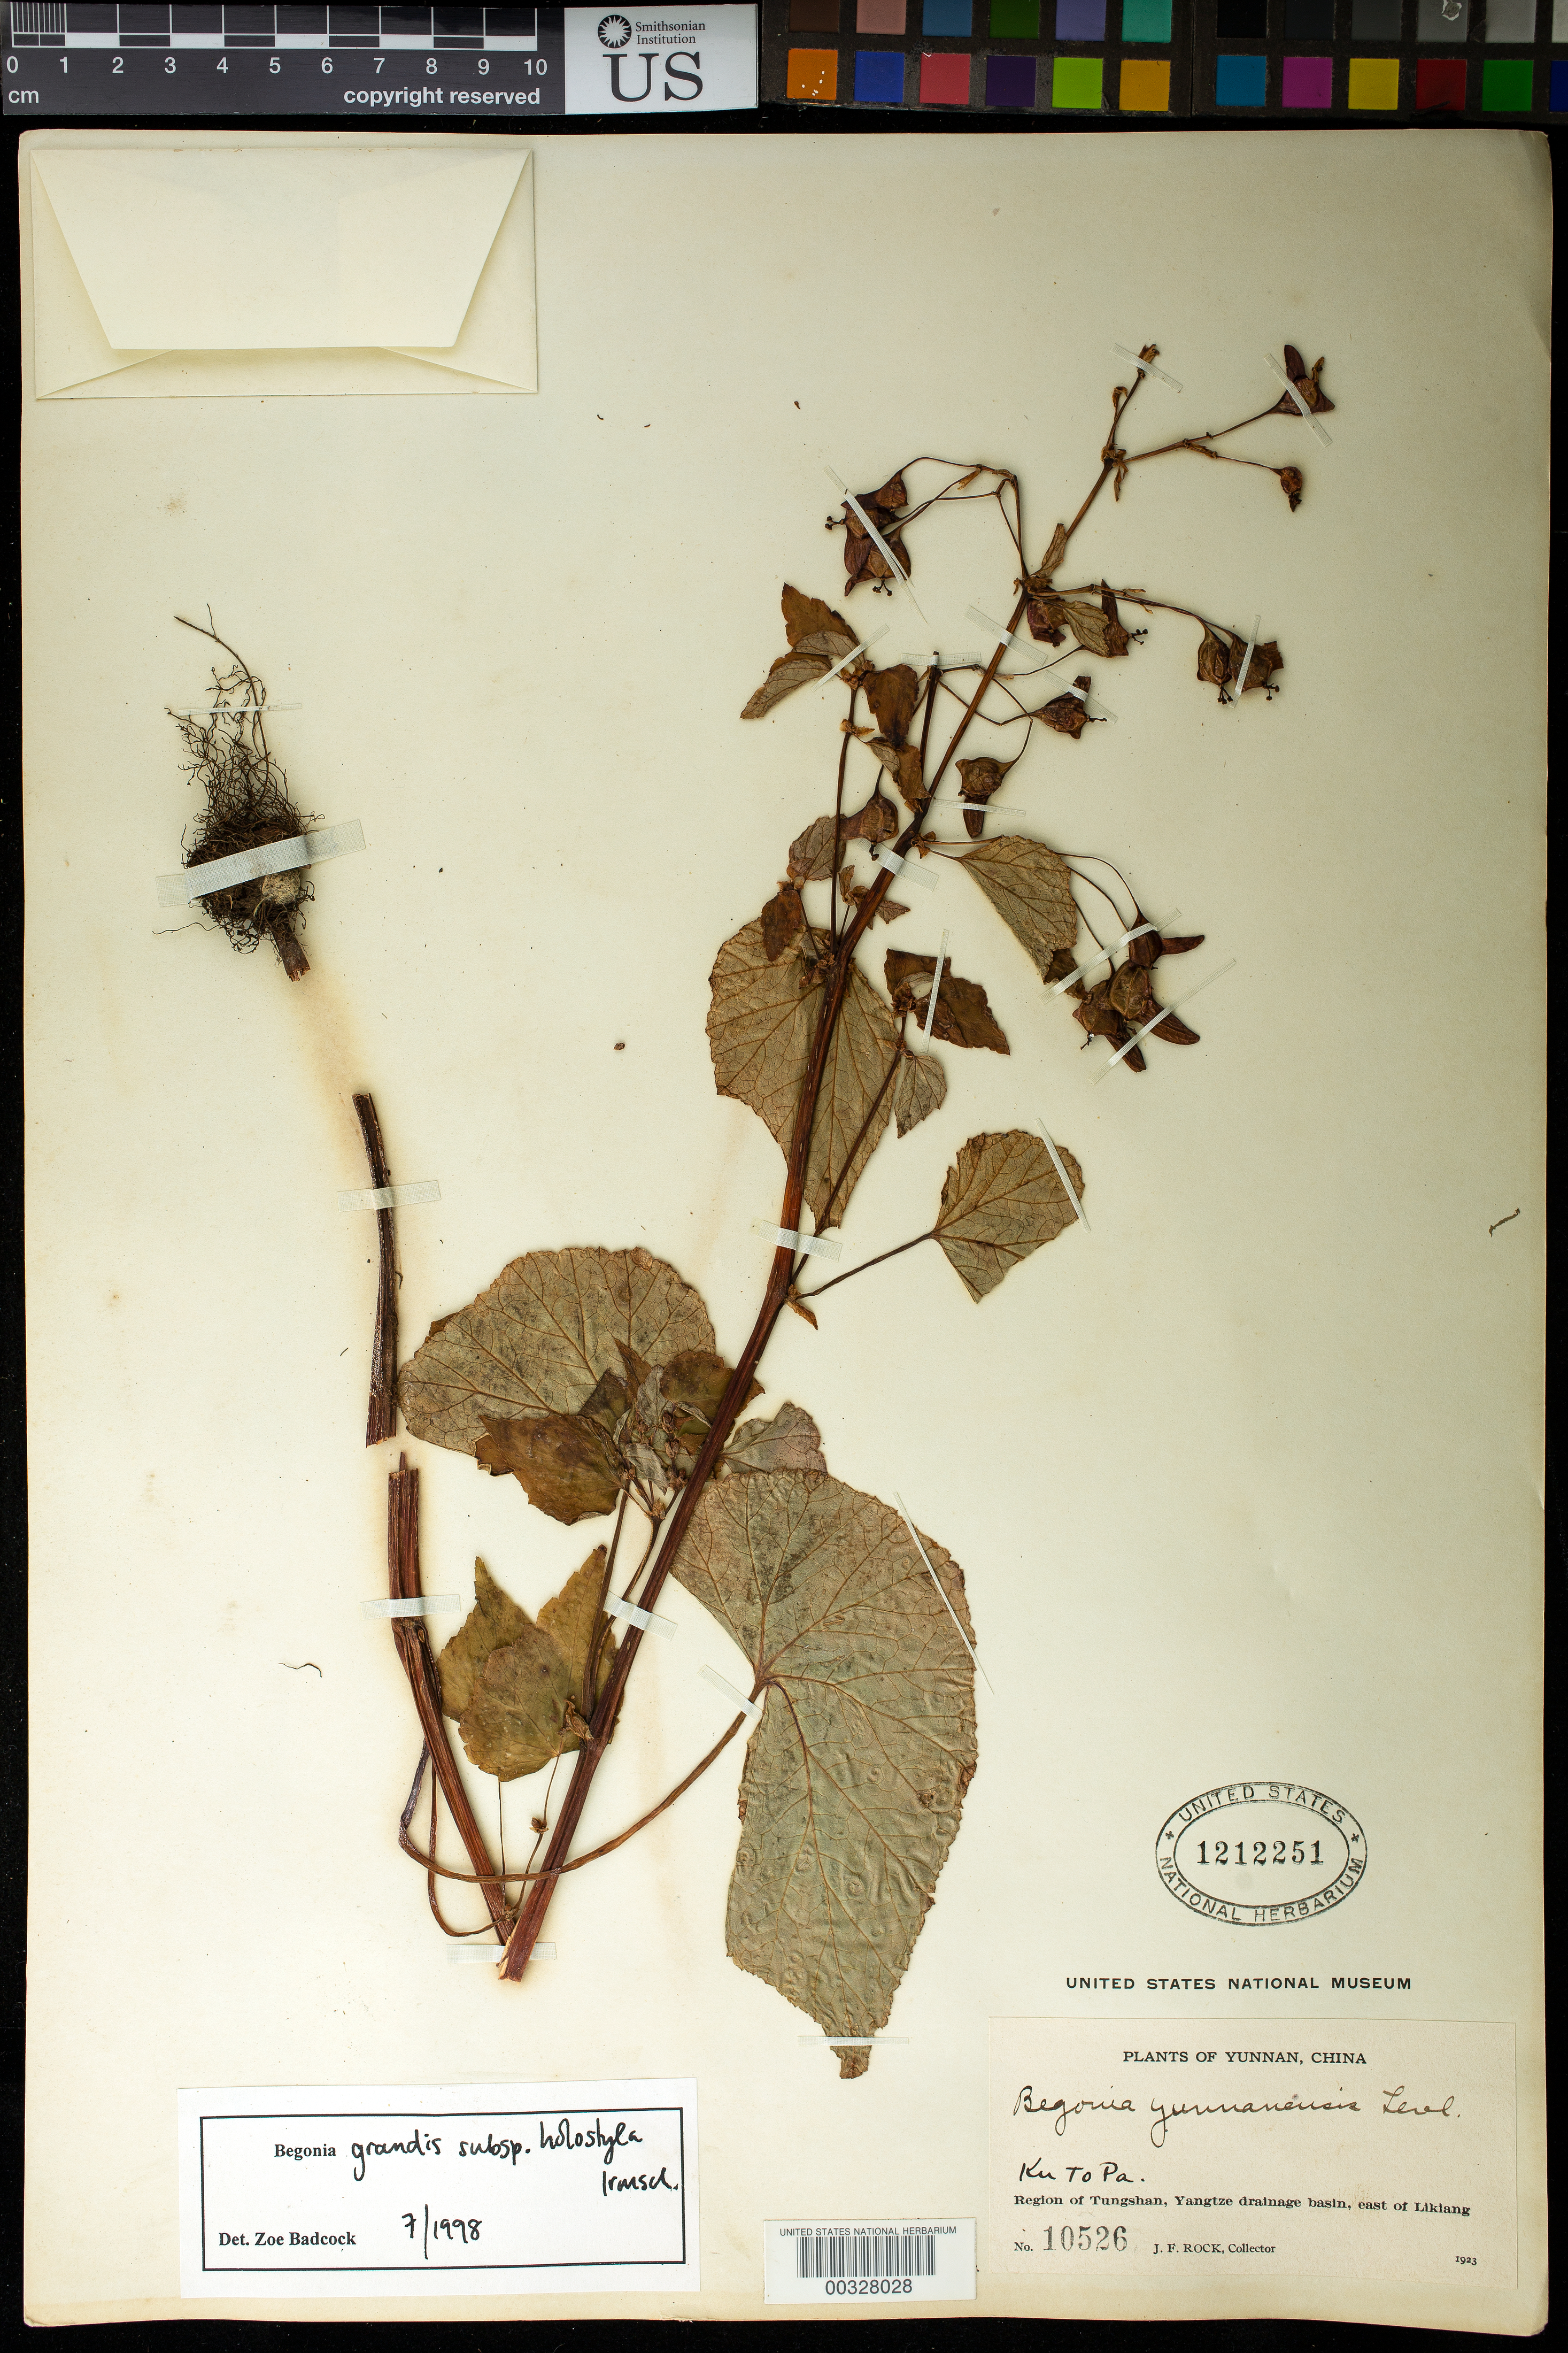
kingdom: Plantae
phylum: Tracheophyta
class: Magnoliopsida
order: Cucurbitales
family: Begoniaceae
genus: Begonia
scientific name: Begonia grandis subsp. holostyla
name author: Irmsch.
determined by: Badcock, Z.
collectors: J. F. Rock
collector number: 10526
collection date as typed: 1923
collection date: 1923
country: China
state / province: Yunnan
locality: Region of tungshan, yangtze drainage basin, e of likiang, ken to pa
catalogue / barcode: US 1212251